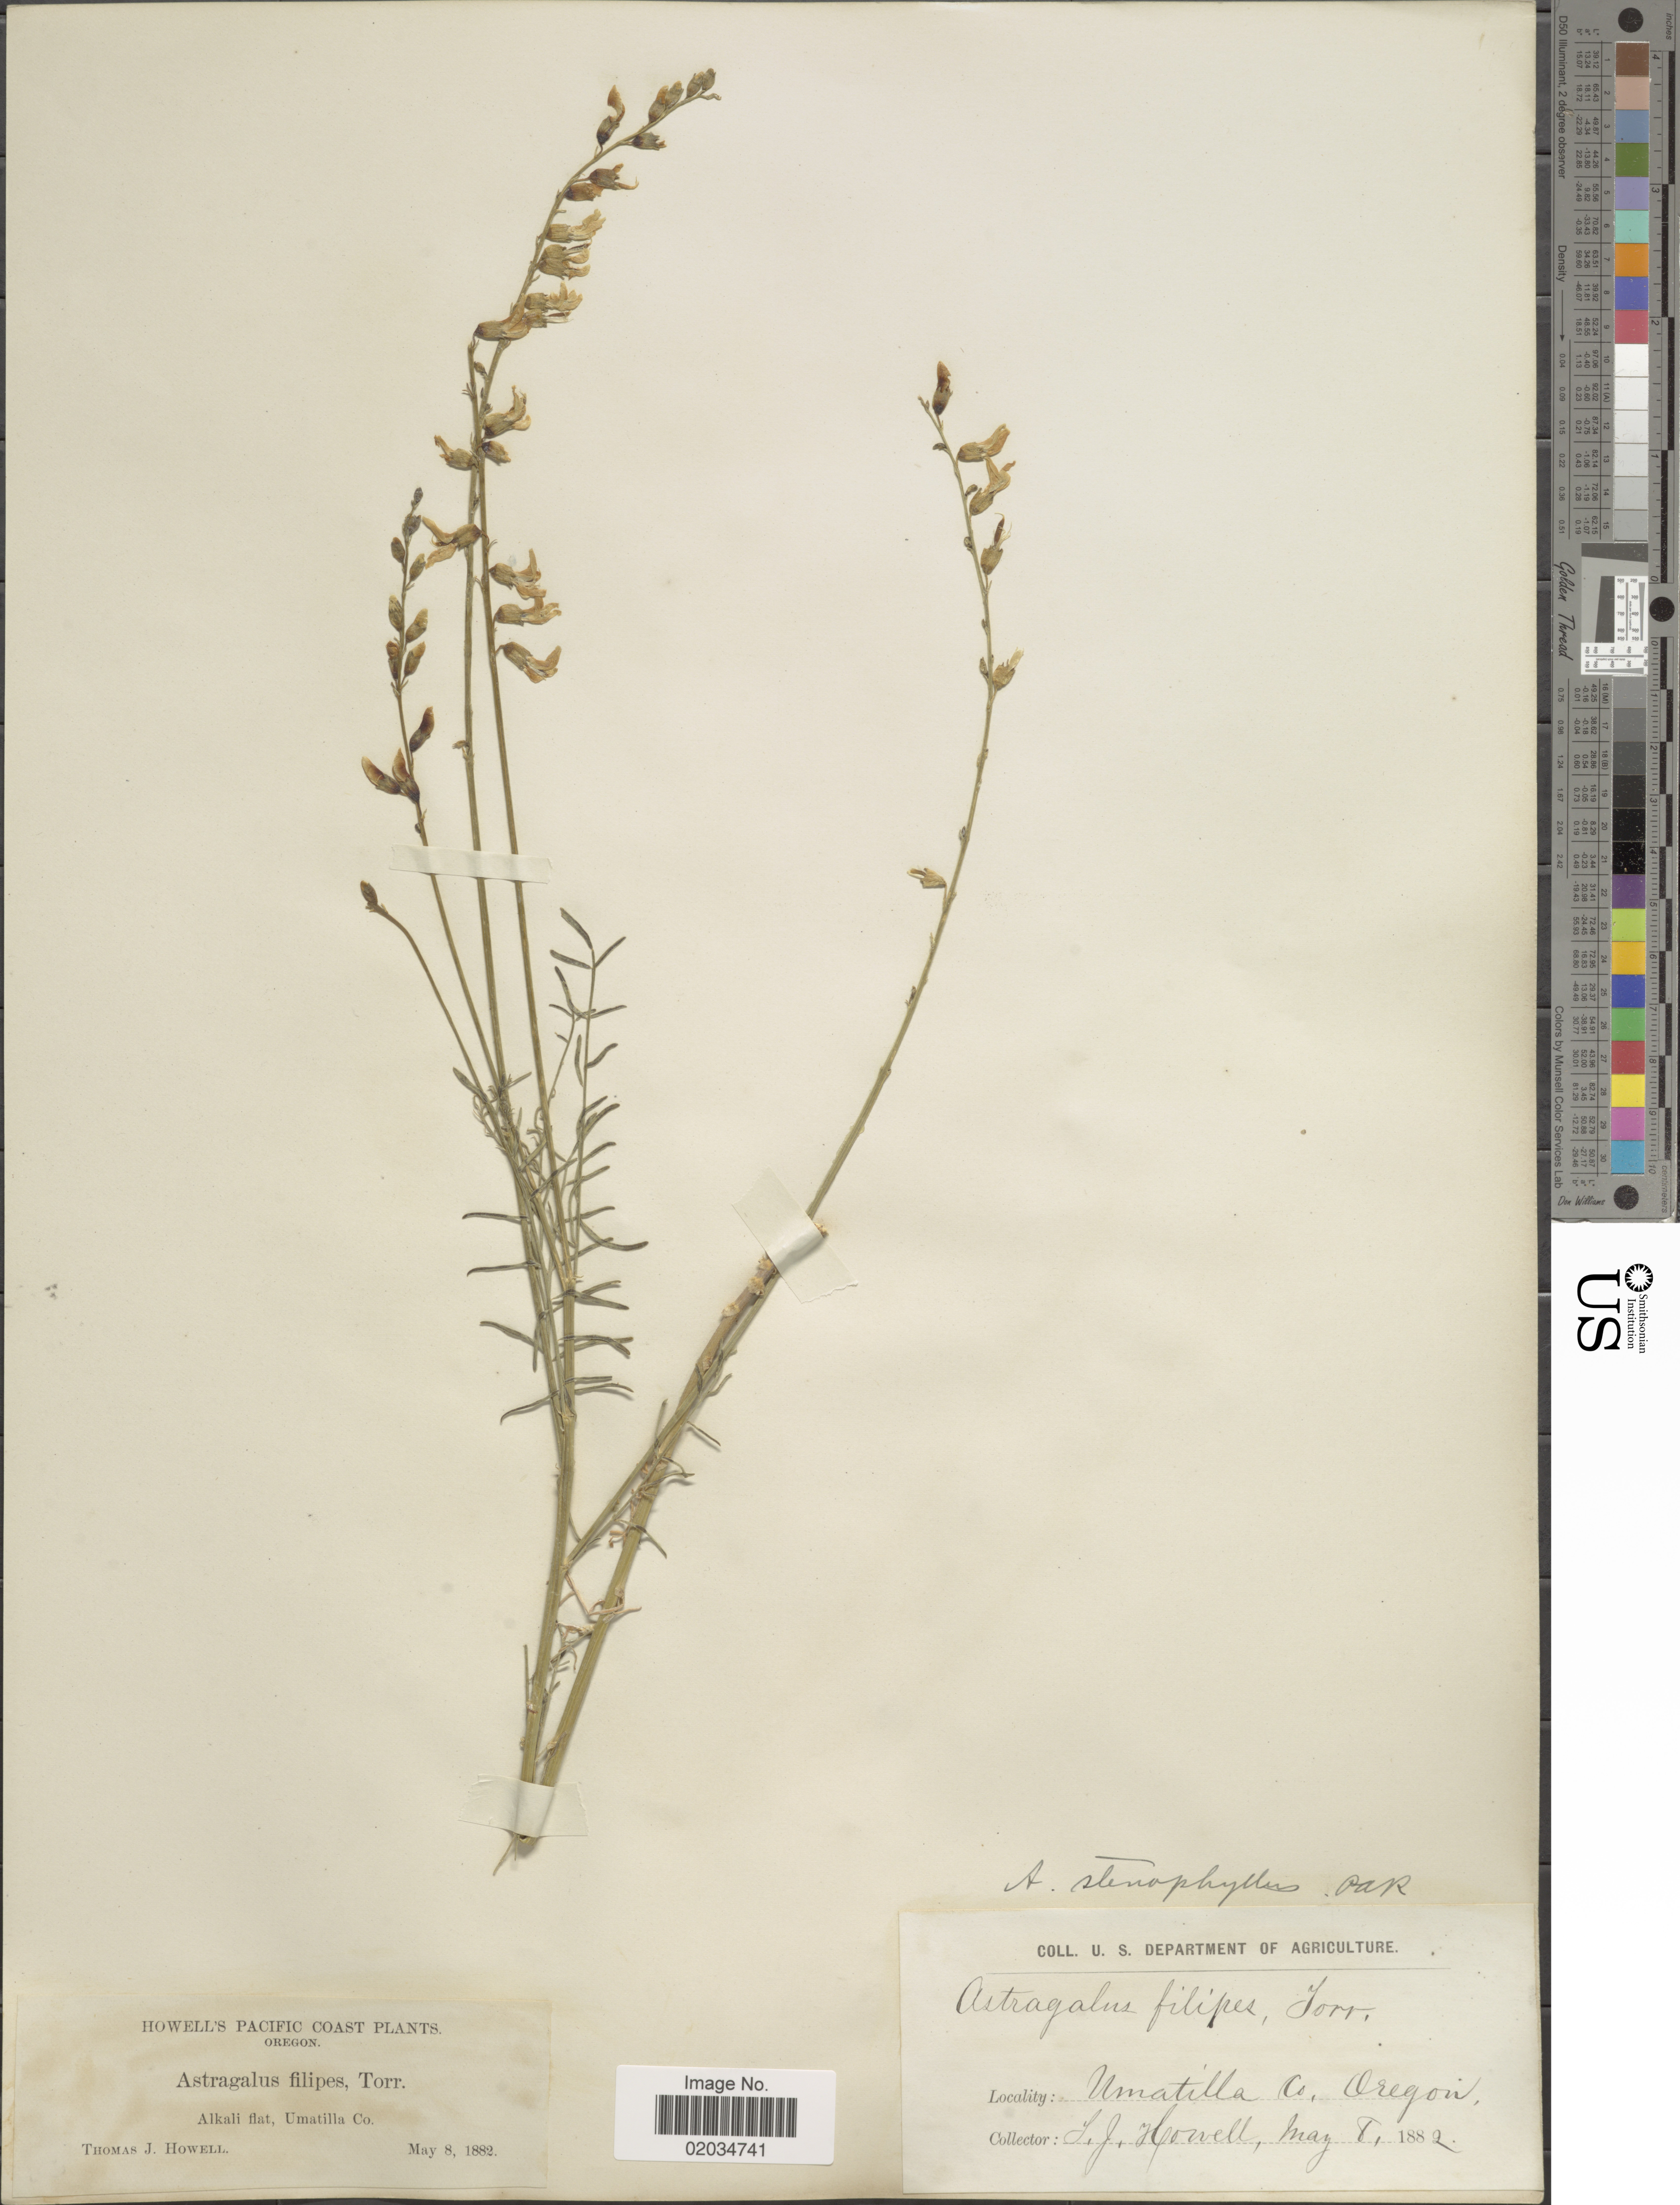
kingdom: Plantae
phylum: Tracheophyta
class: Magnoliopsida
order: Fabales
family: Fabaceae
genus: Astragalus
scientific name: Astragalus stenophyllus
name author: Torr. & A. Gray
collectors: T. J. Howell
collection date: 1882-05-08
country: United States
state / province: Oregon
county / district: Umatilla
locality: Pacific Coast. Umatilla Co.